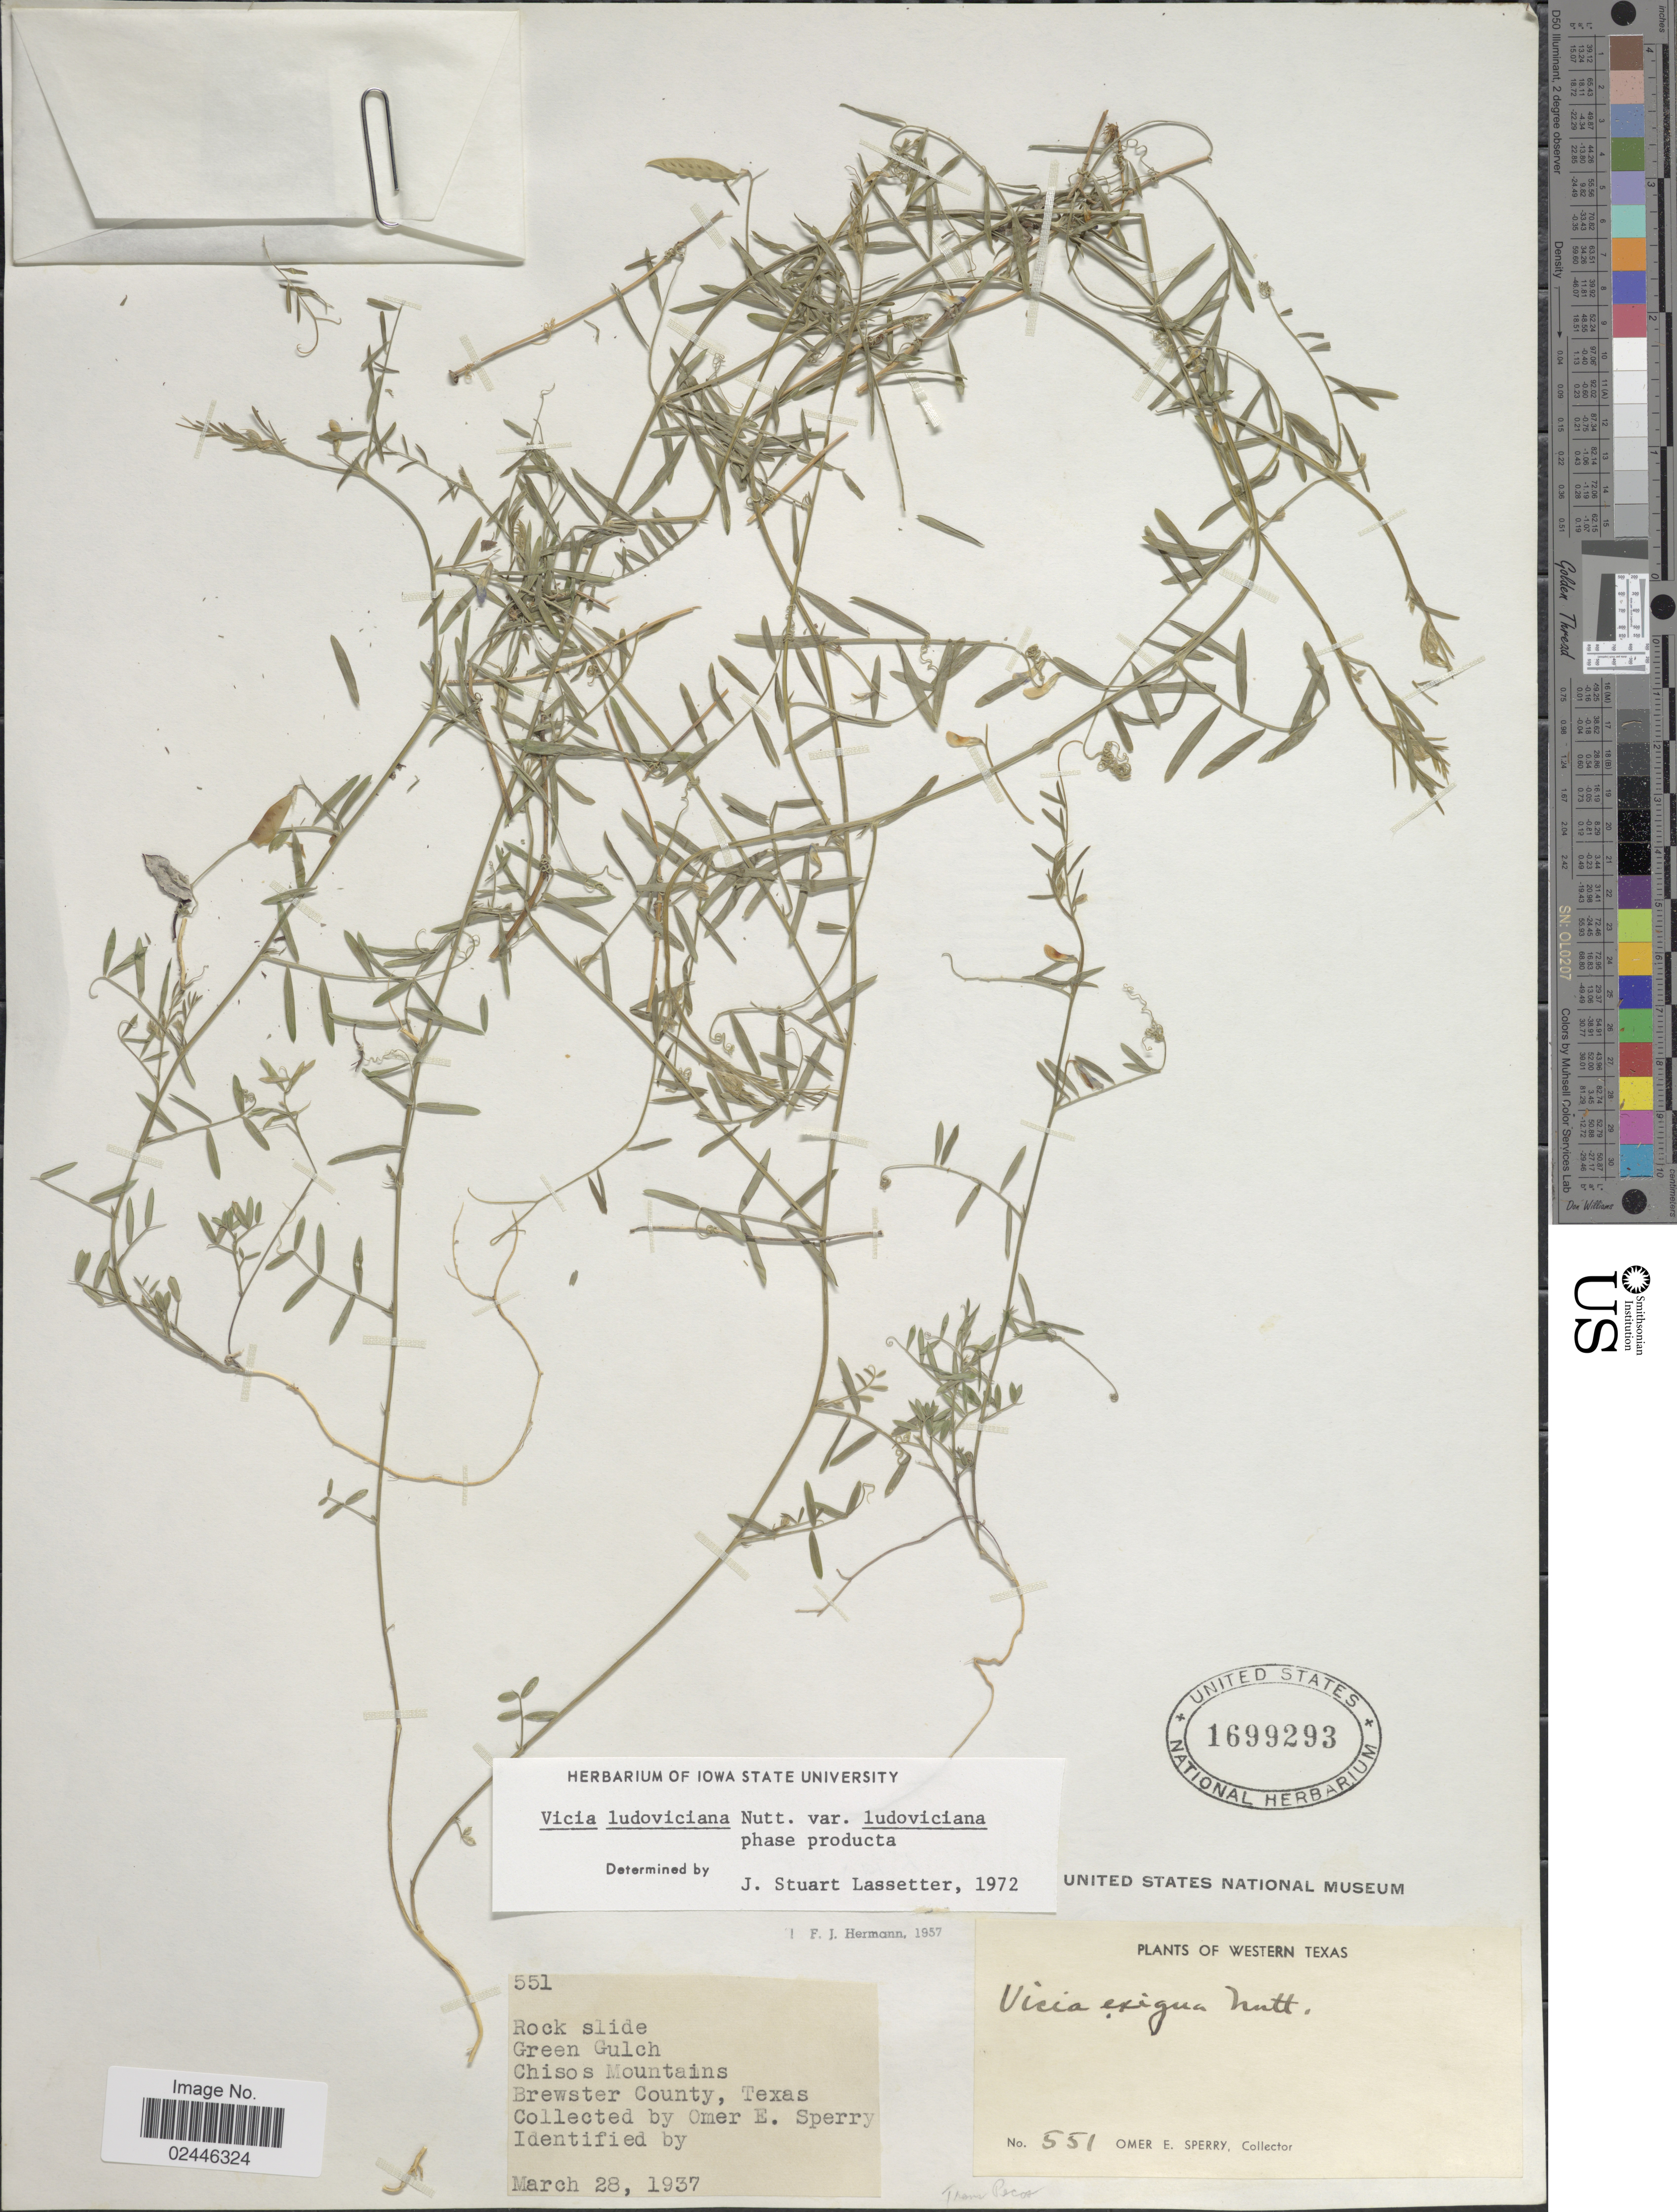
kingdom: Plantae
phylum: Tracheophyta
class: Magnoliopsida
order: Fabales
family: Fabaceae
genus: Vicia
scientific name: Vicia ludoviciana var. ludoviciana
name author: Nutt. ex Torr. & A. Gray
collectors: O. E. Sperry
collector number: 551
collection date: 1937-03-28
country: United States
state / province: Texas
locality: Western Texas, Rock slide, Green Gulch, Chisos Mountains, Brewster County, Trans Pecos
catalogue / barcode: US 1699293